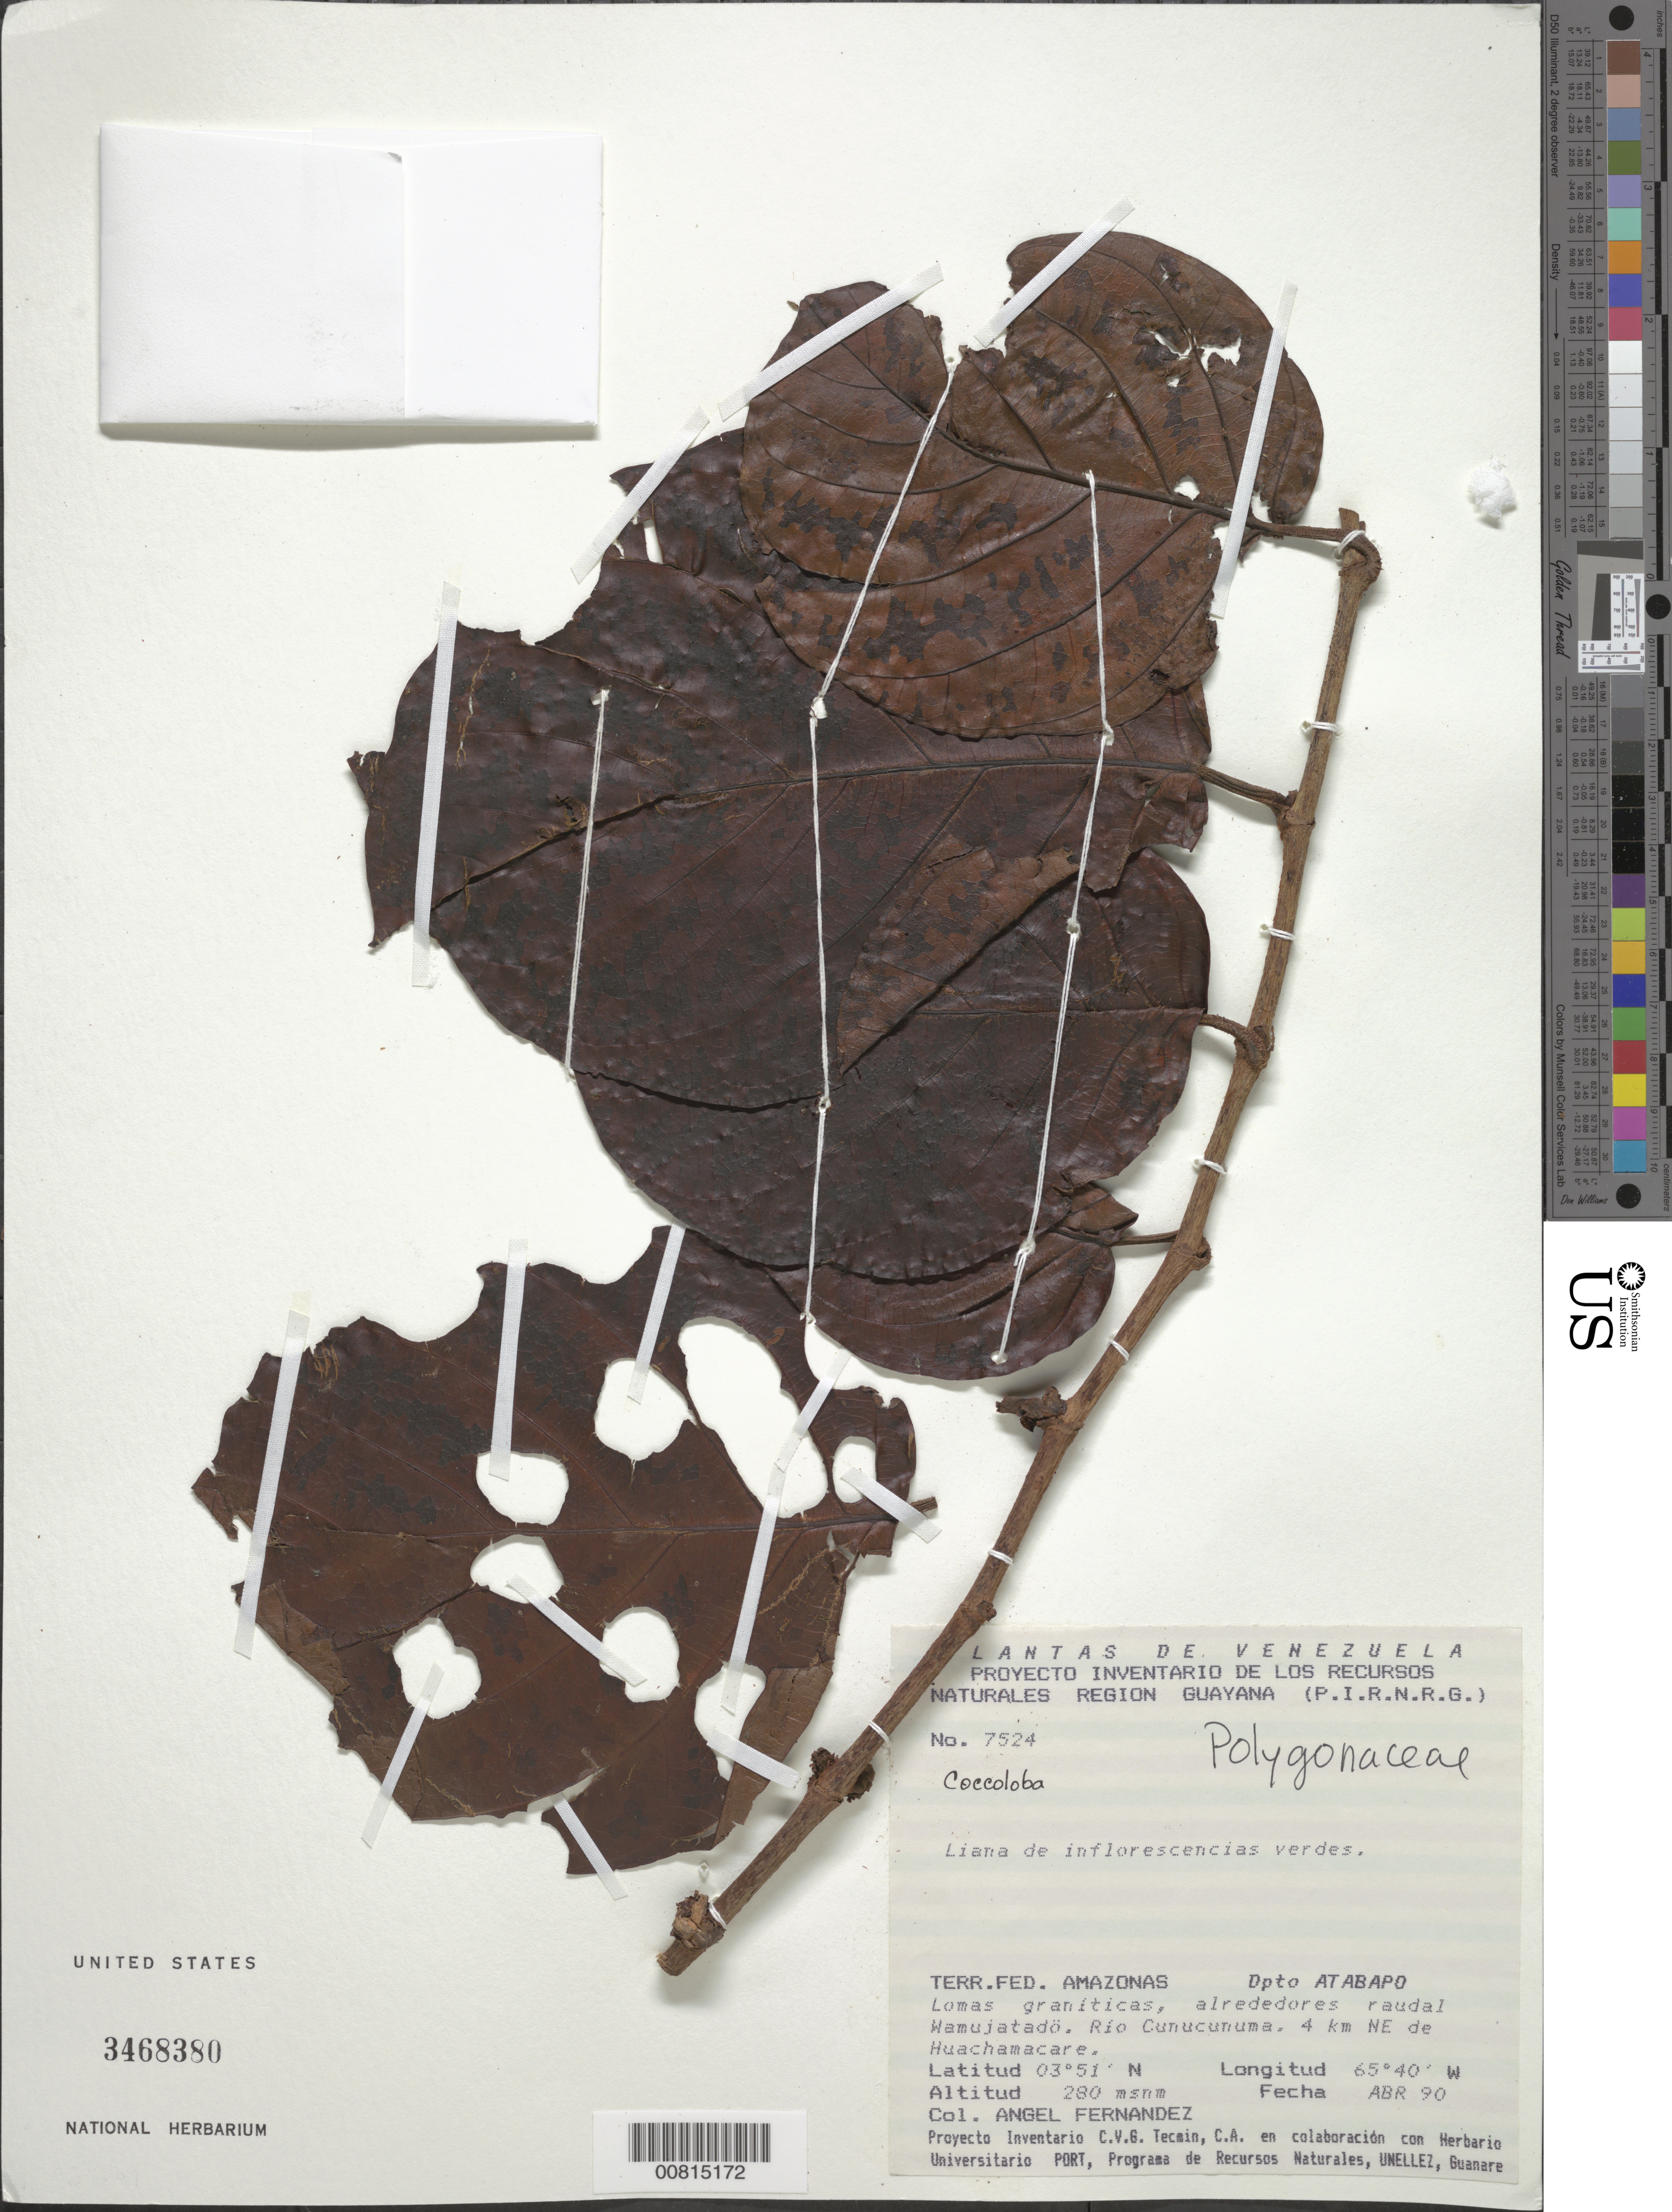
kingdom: Plantae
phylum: Tracheophyta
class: Magnoliopsida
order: Caryophyllales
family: Polygonaceae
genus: Coccoloba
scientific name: Coccoloba sp.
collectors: A. Fernández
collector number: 7524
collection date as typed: Apr-90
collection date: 1990-04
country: Venezuela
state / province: Amazonas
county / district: Atabapo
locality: Río Cunucunuma, alrededores raudal Wamujatadö; 4 km NE de Huachamacare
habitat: Granitic hills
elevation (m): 280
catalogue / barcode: US 3468380